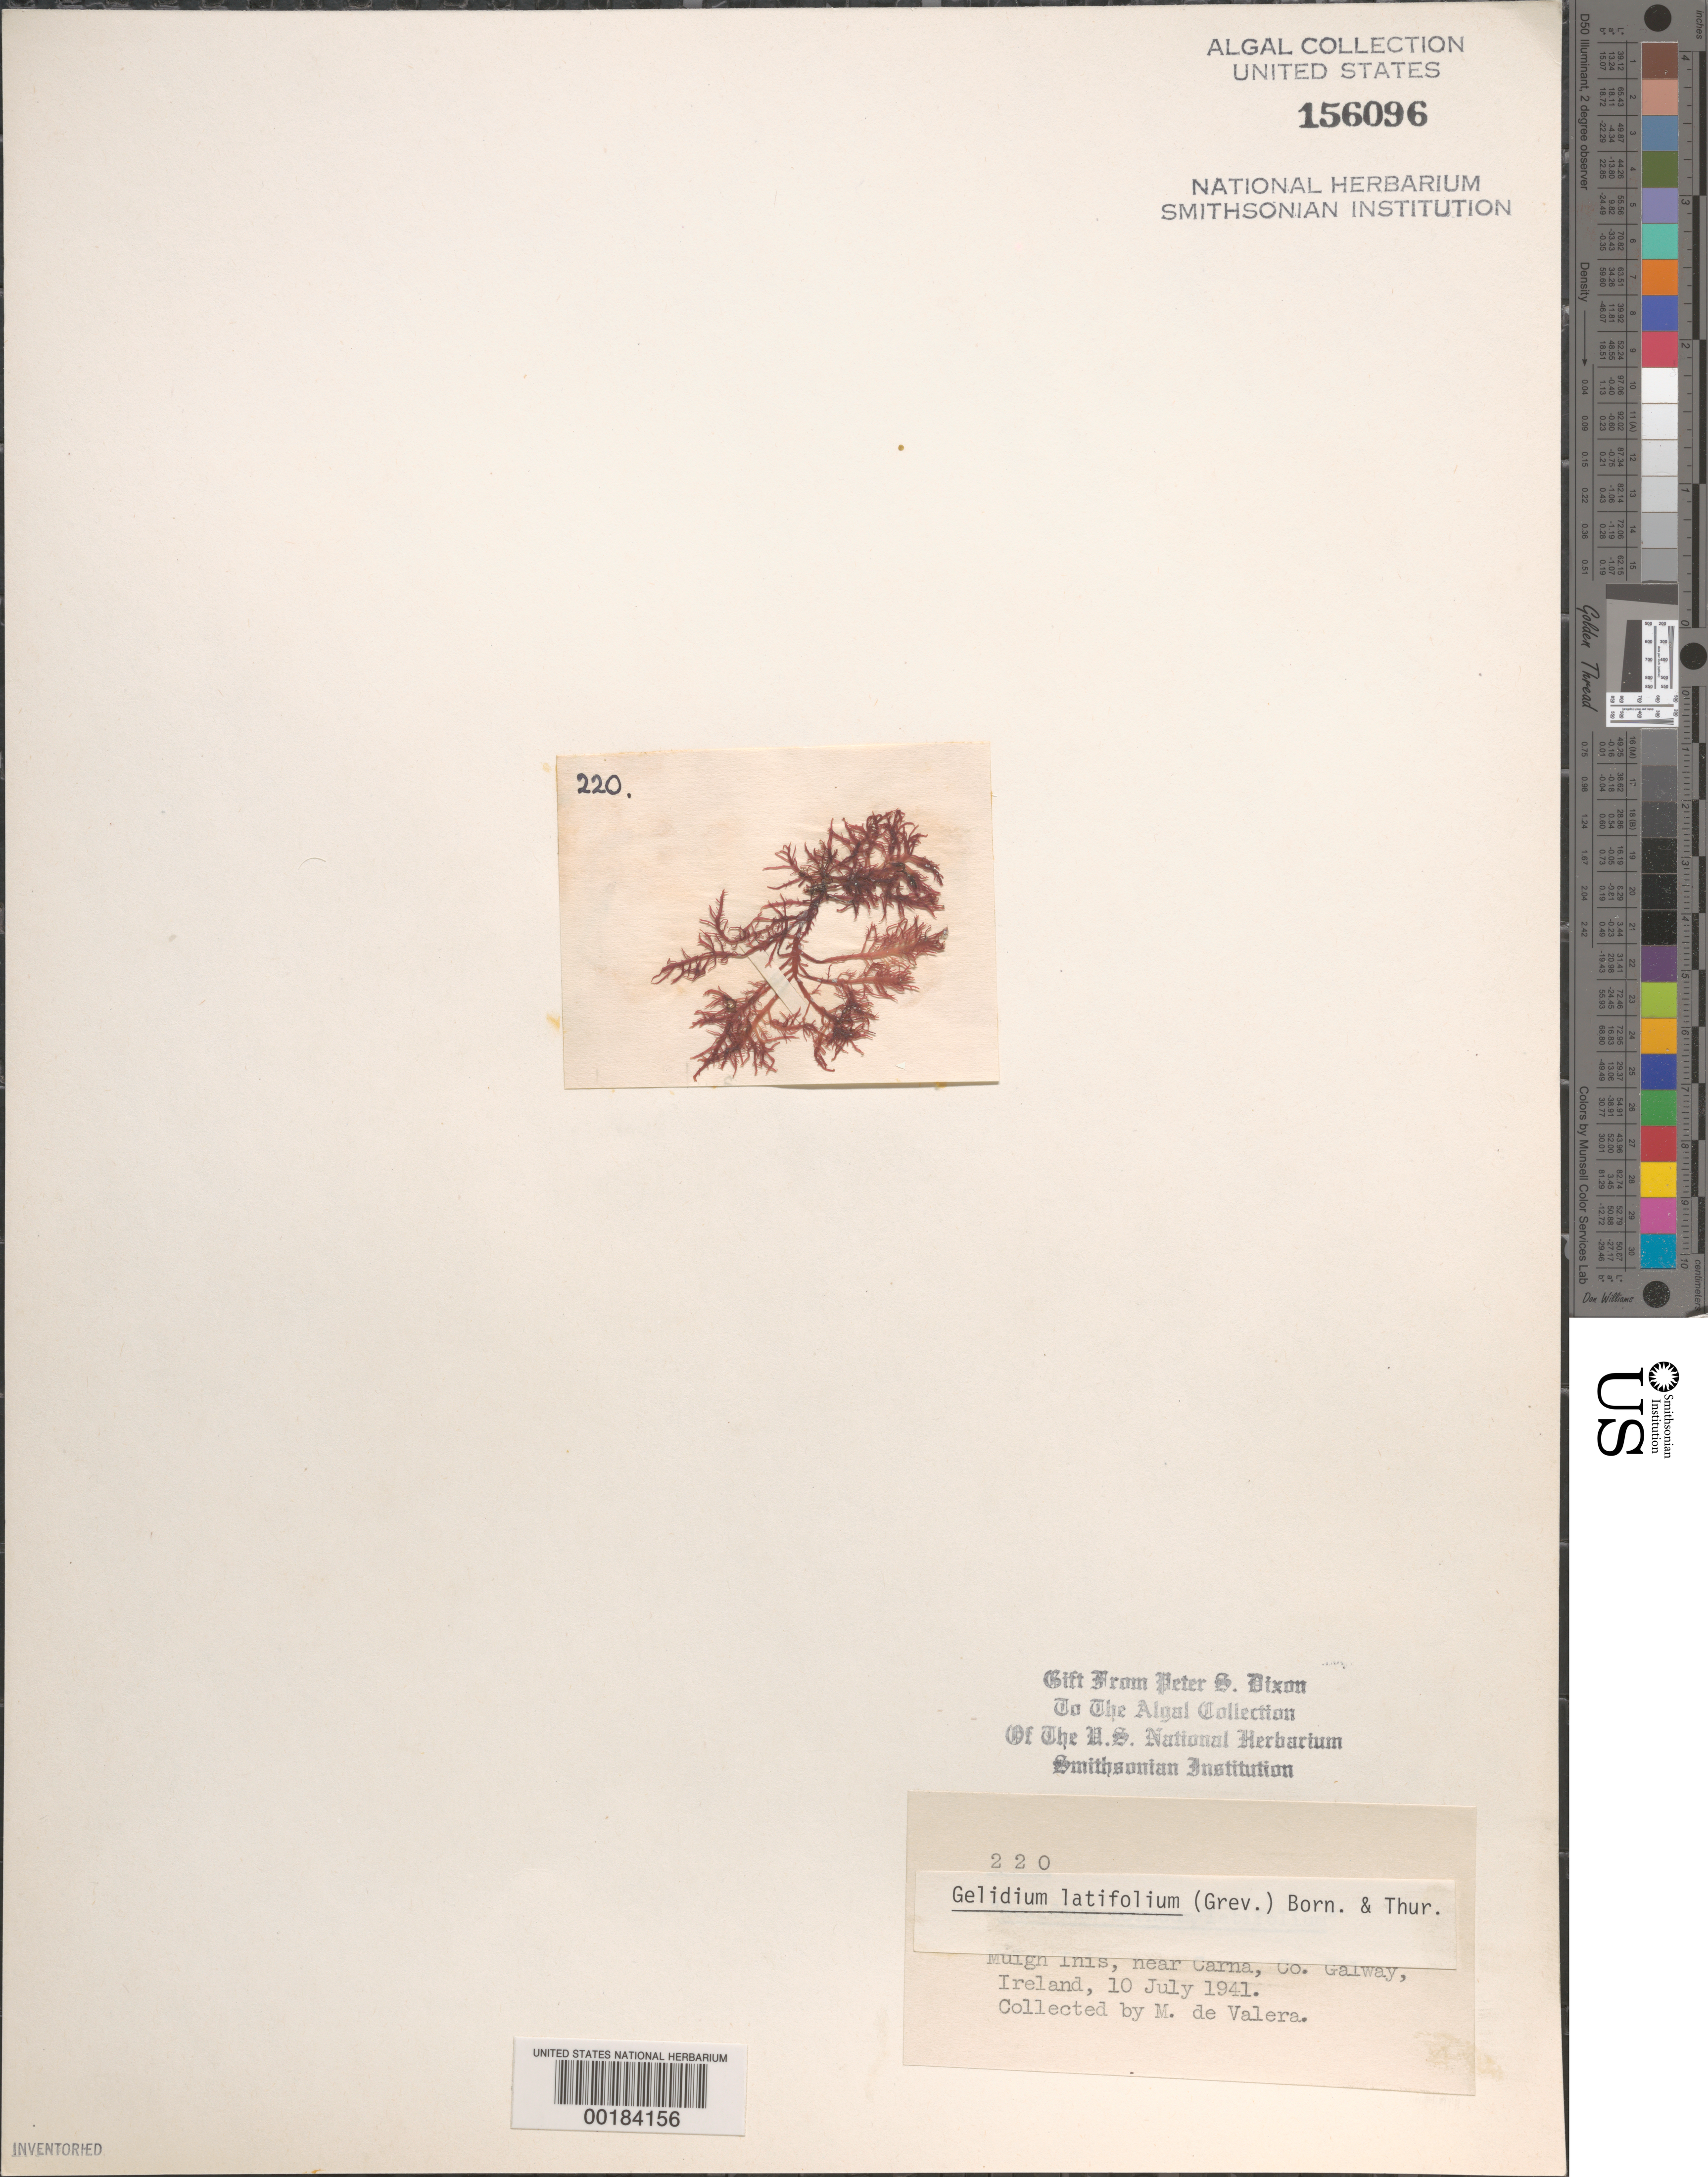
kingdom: Plantae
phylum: Rhodophyta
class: Florideophyceae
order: Gelidiales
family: Gelidiaceae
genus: Gelidium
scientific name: Gelidium spinosum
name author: (S.G. Gmel.) P.C. Silva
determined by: Algae name updating Project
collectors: M. De Valera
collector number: PSD 220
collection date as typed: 10 Jul 1941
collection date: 1941-07-10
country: Ireland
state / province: Connaught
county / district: Galway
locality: Muigh Inis, near Carna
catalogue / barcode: US 156096